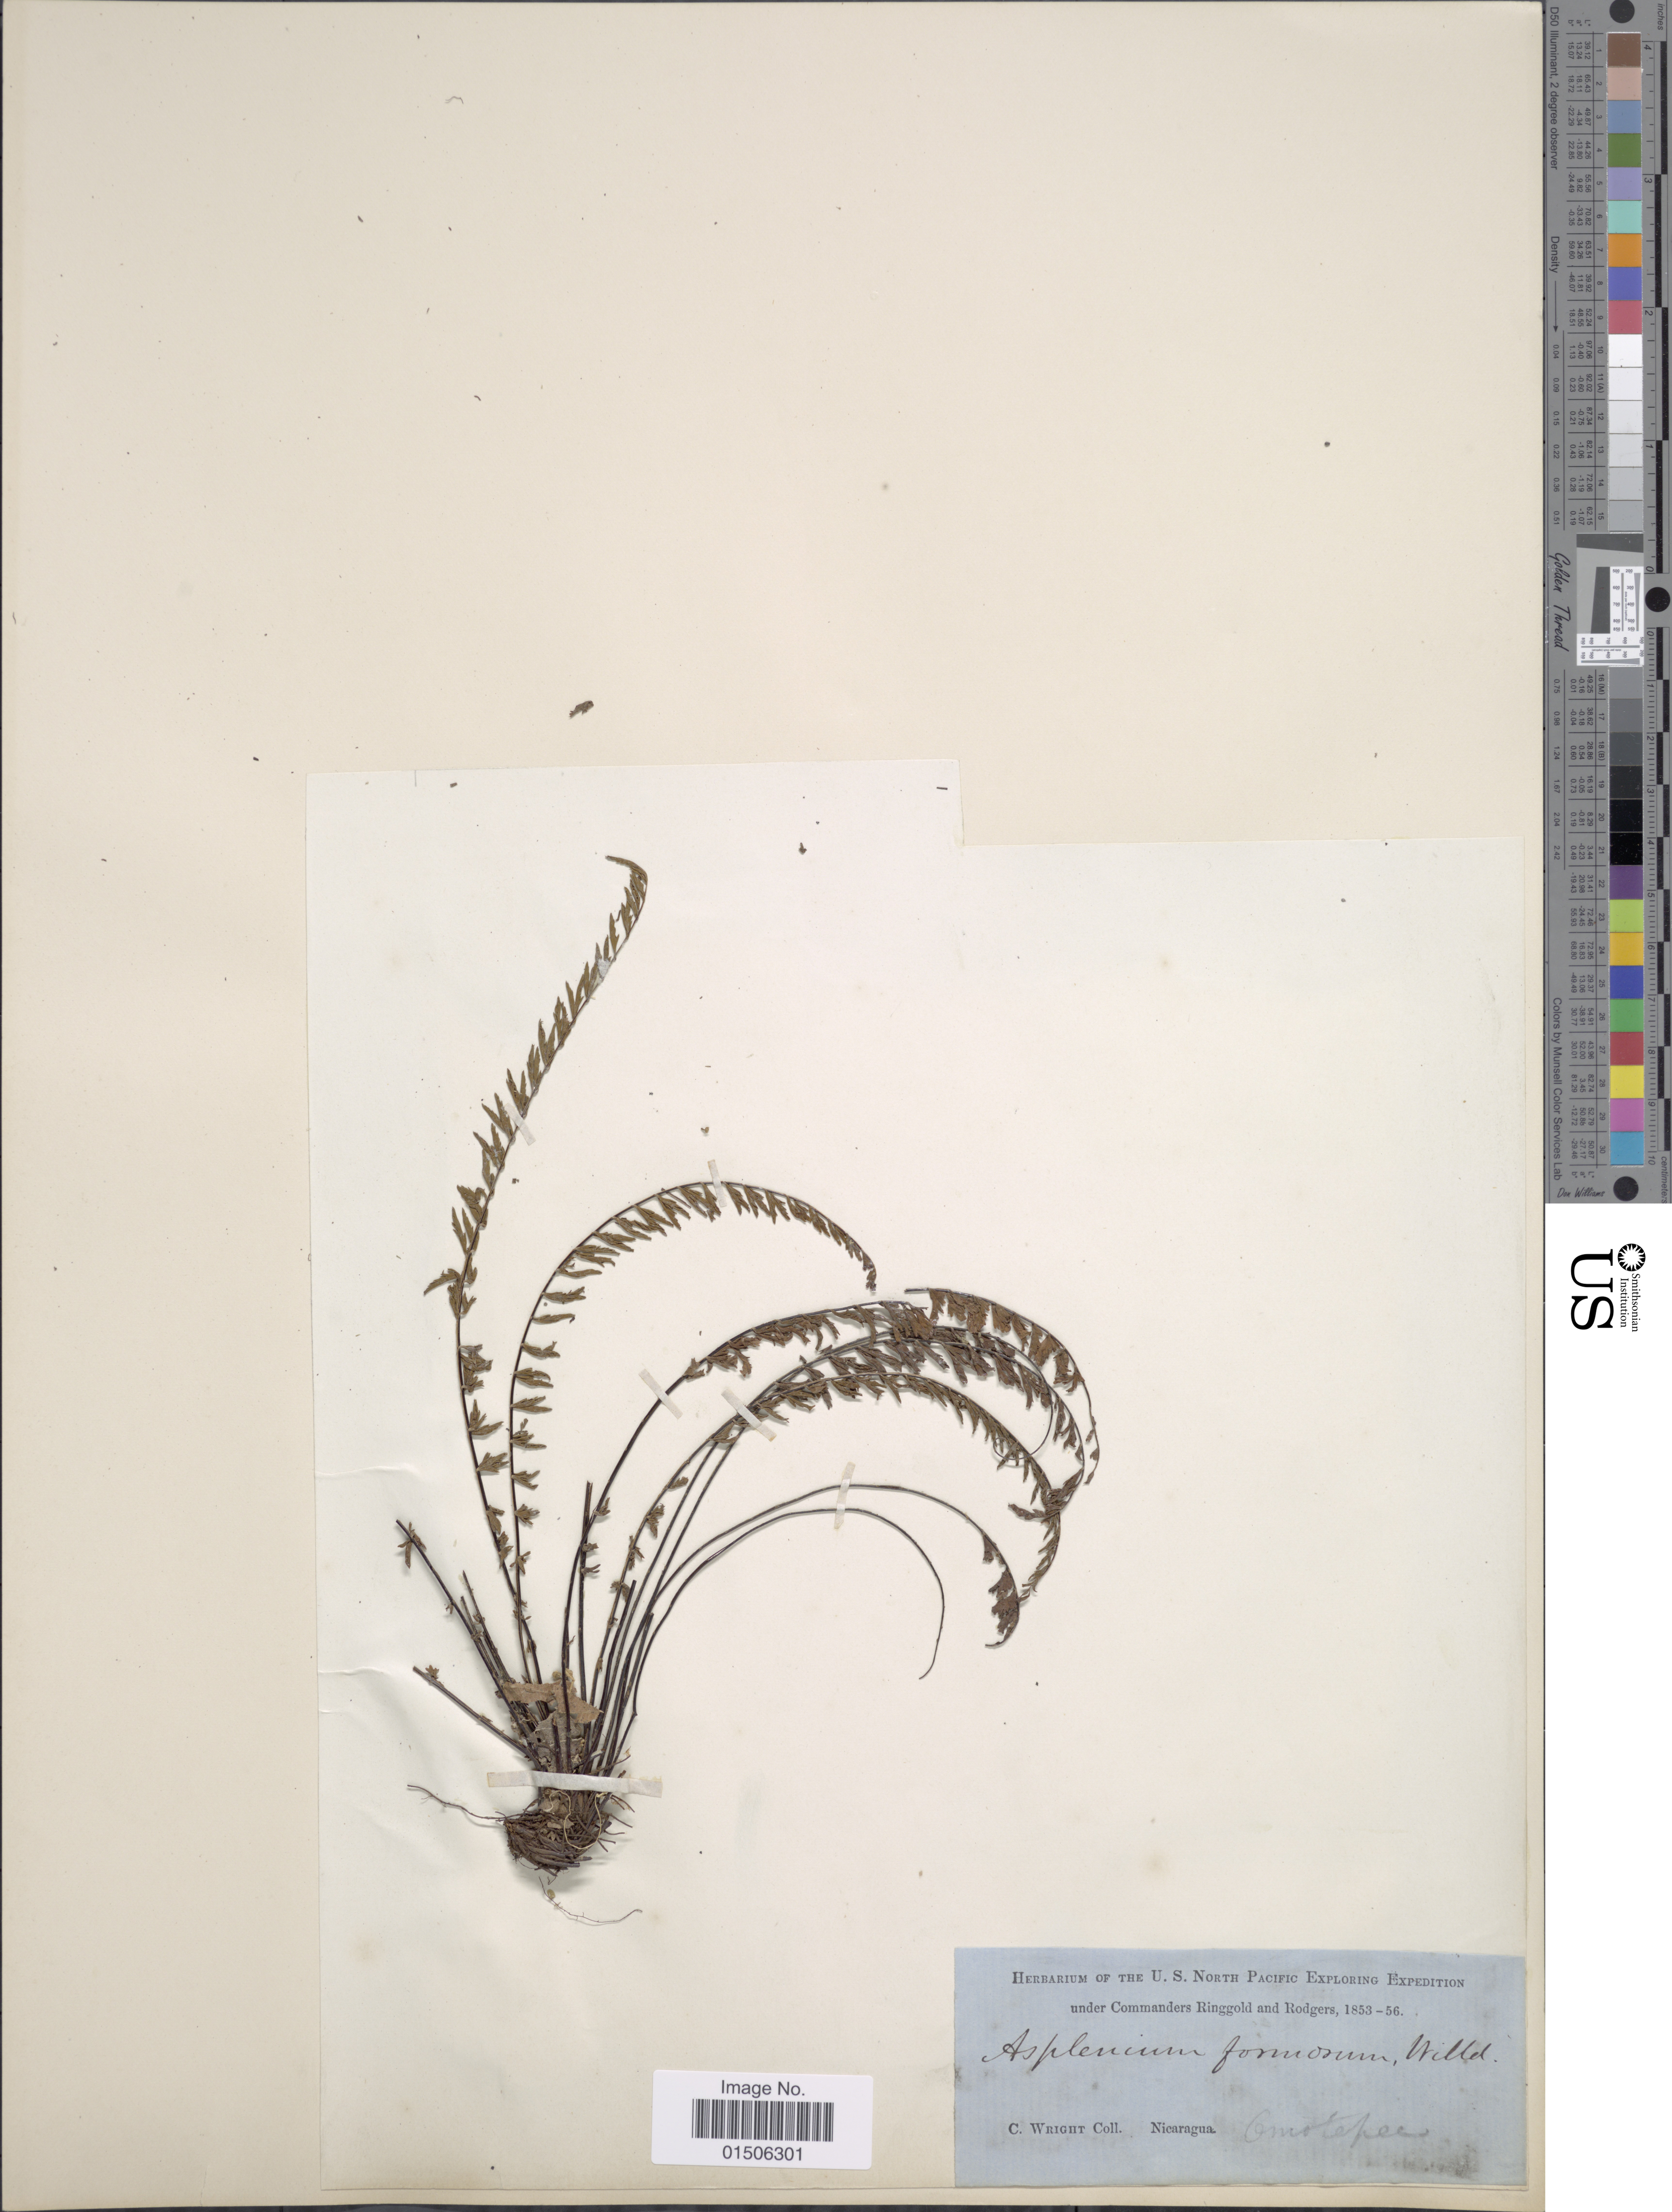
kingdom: Plantae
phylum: Tracheophyta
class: Polypodiopsida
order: Polypodiales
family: Aspleniaceae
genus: Asplenium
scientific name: Asplenium formosum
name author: Willd.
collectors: C. Wright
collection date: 1853/1856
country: Nicaragua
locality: Omotepec, Nicaragua